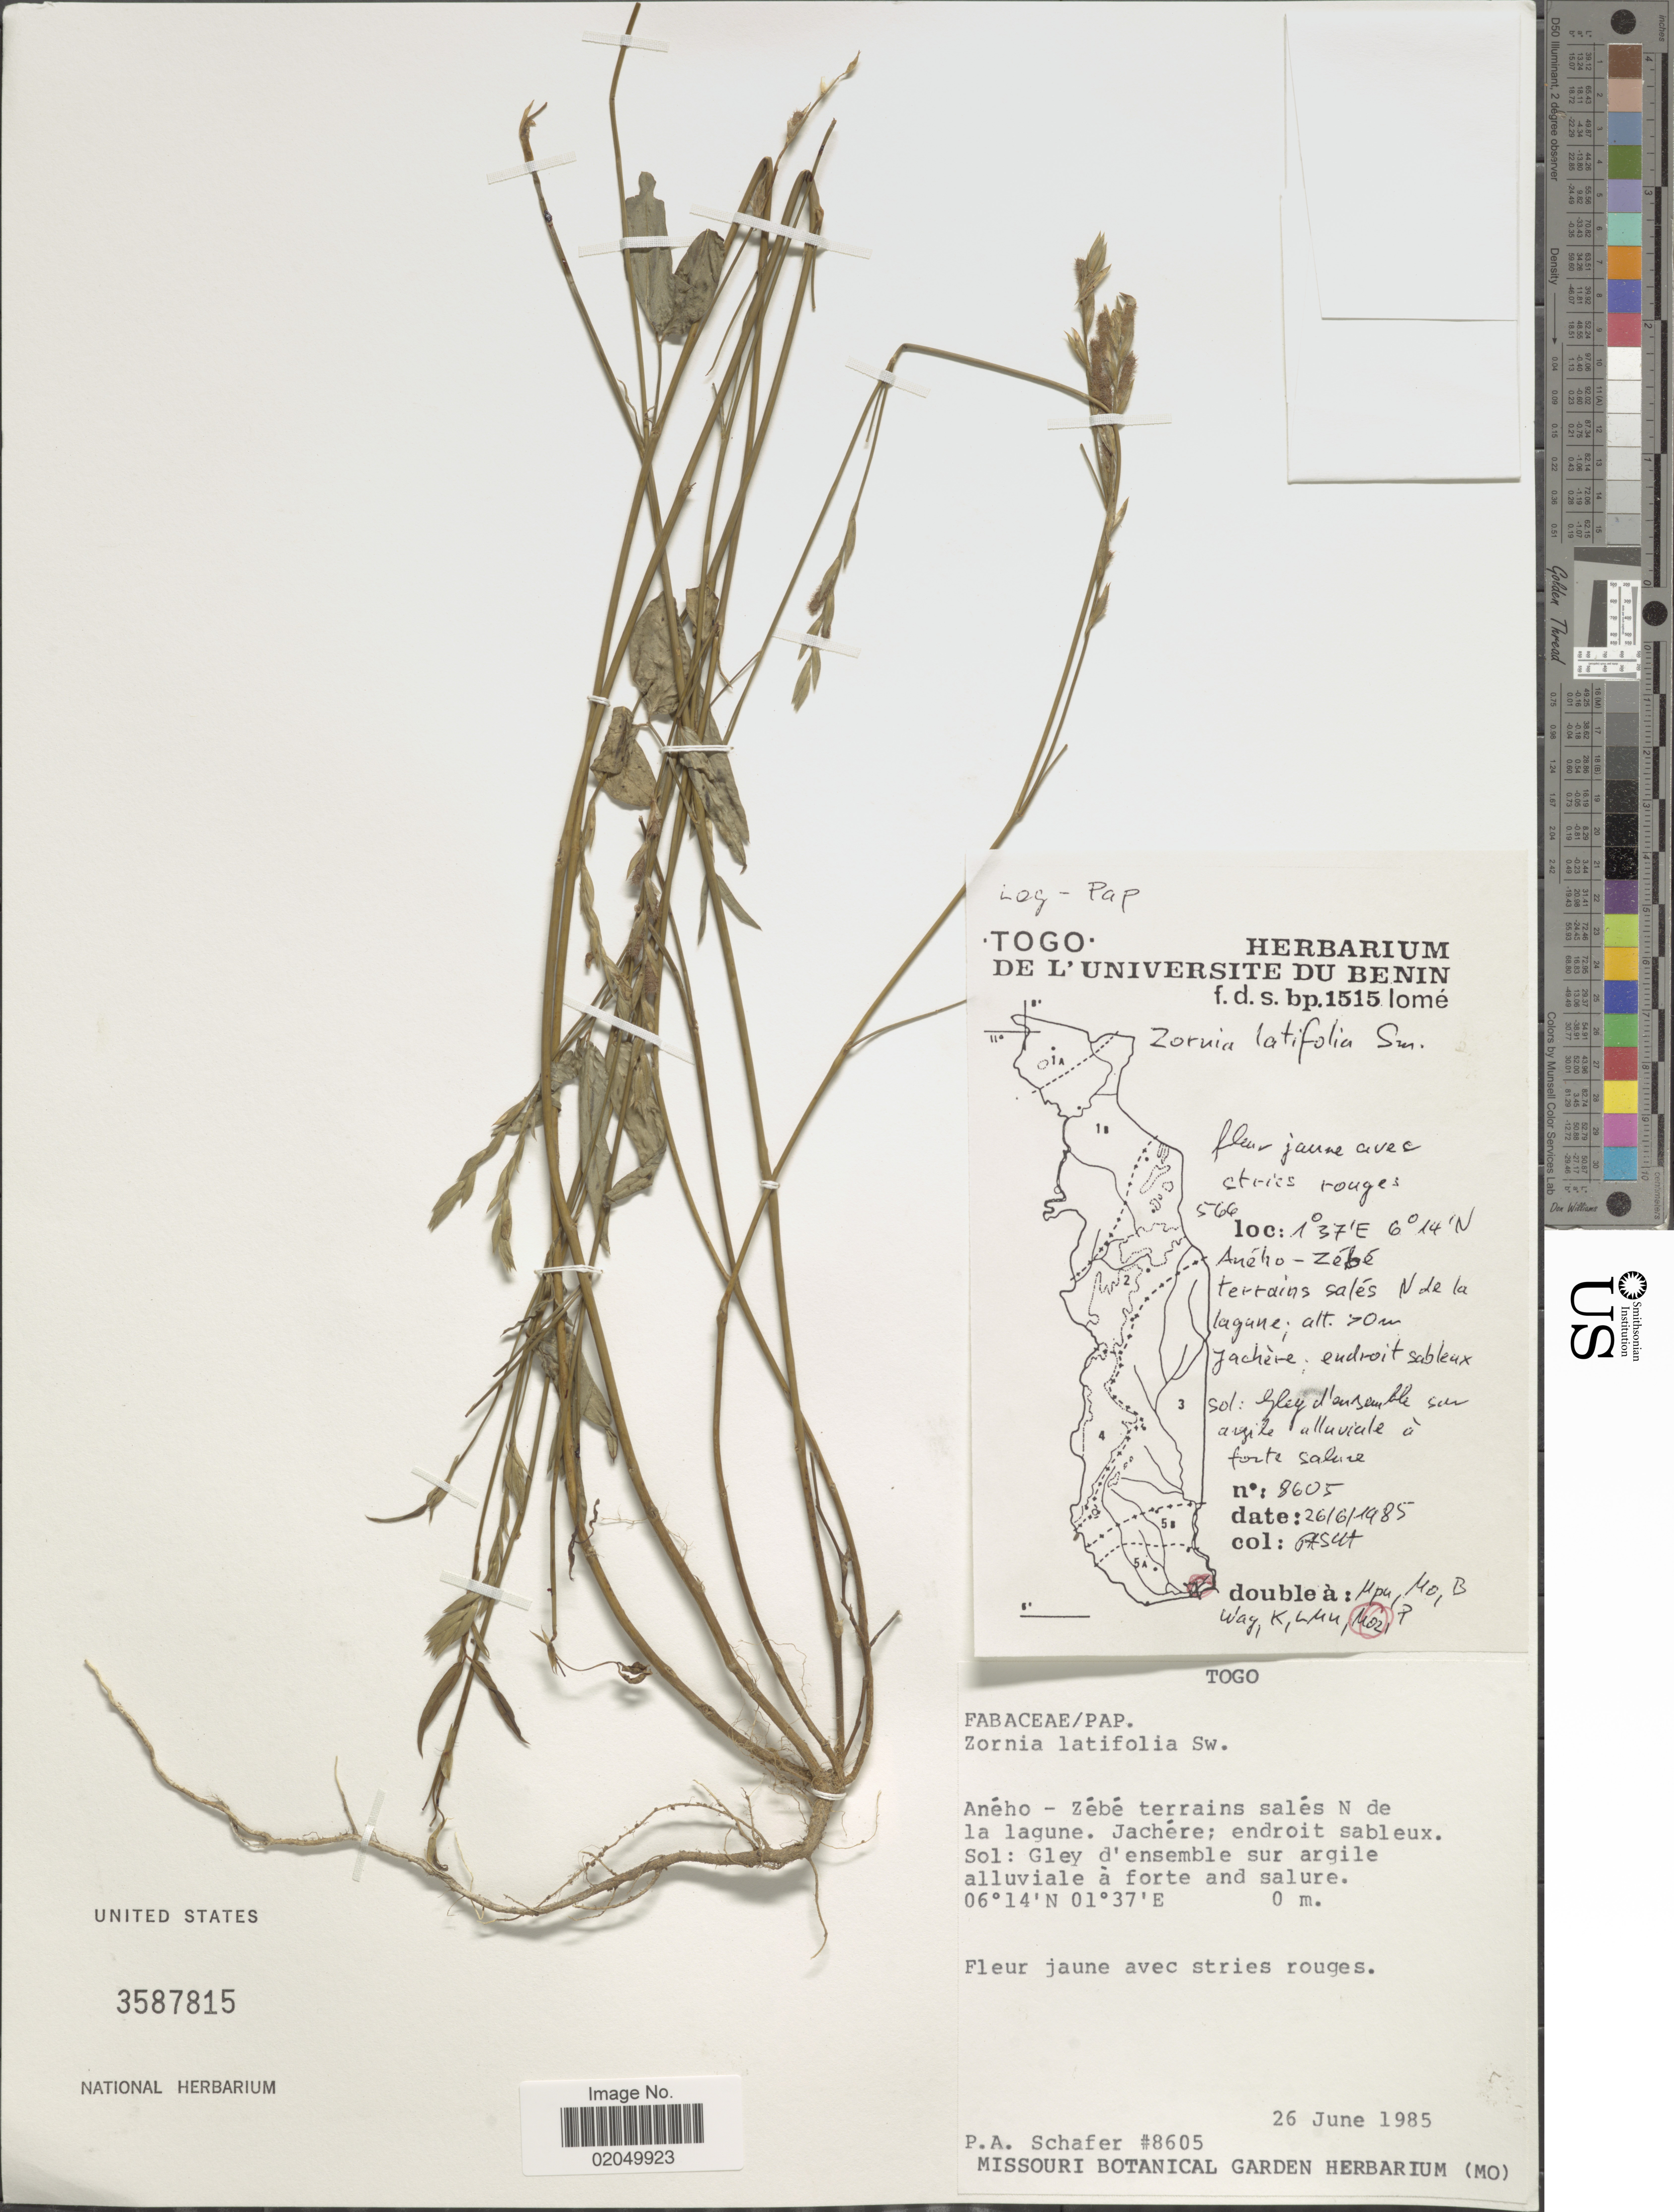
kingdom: Plantae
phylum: Tracheophyta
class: Magnoliopsida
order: Fabales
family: Fabaceae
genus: Zornia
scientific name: Zornia latifolia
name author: Sm.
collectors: P. Schafer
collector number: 8605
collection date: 1985-06-26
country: Togo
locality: Aneho, Zebe terrains sales N de la lagune, Jachere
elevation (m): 0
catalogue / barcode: US 3587815